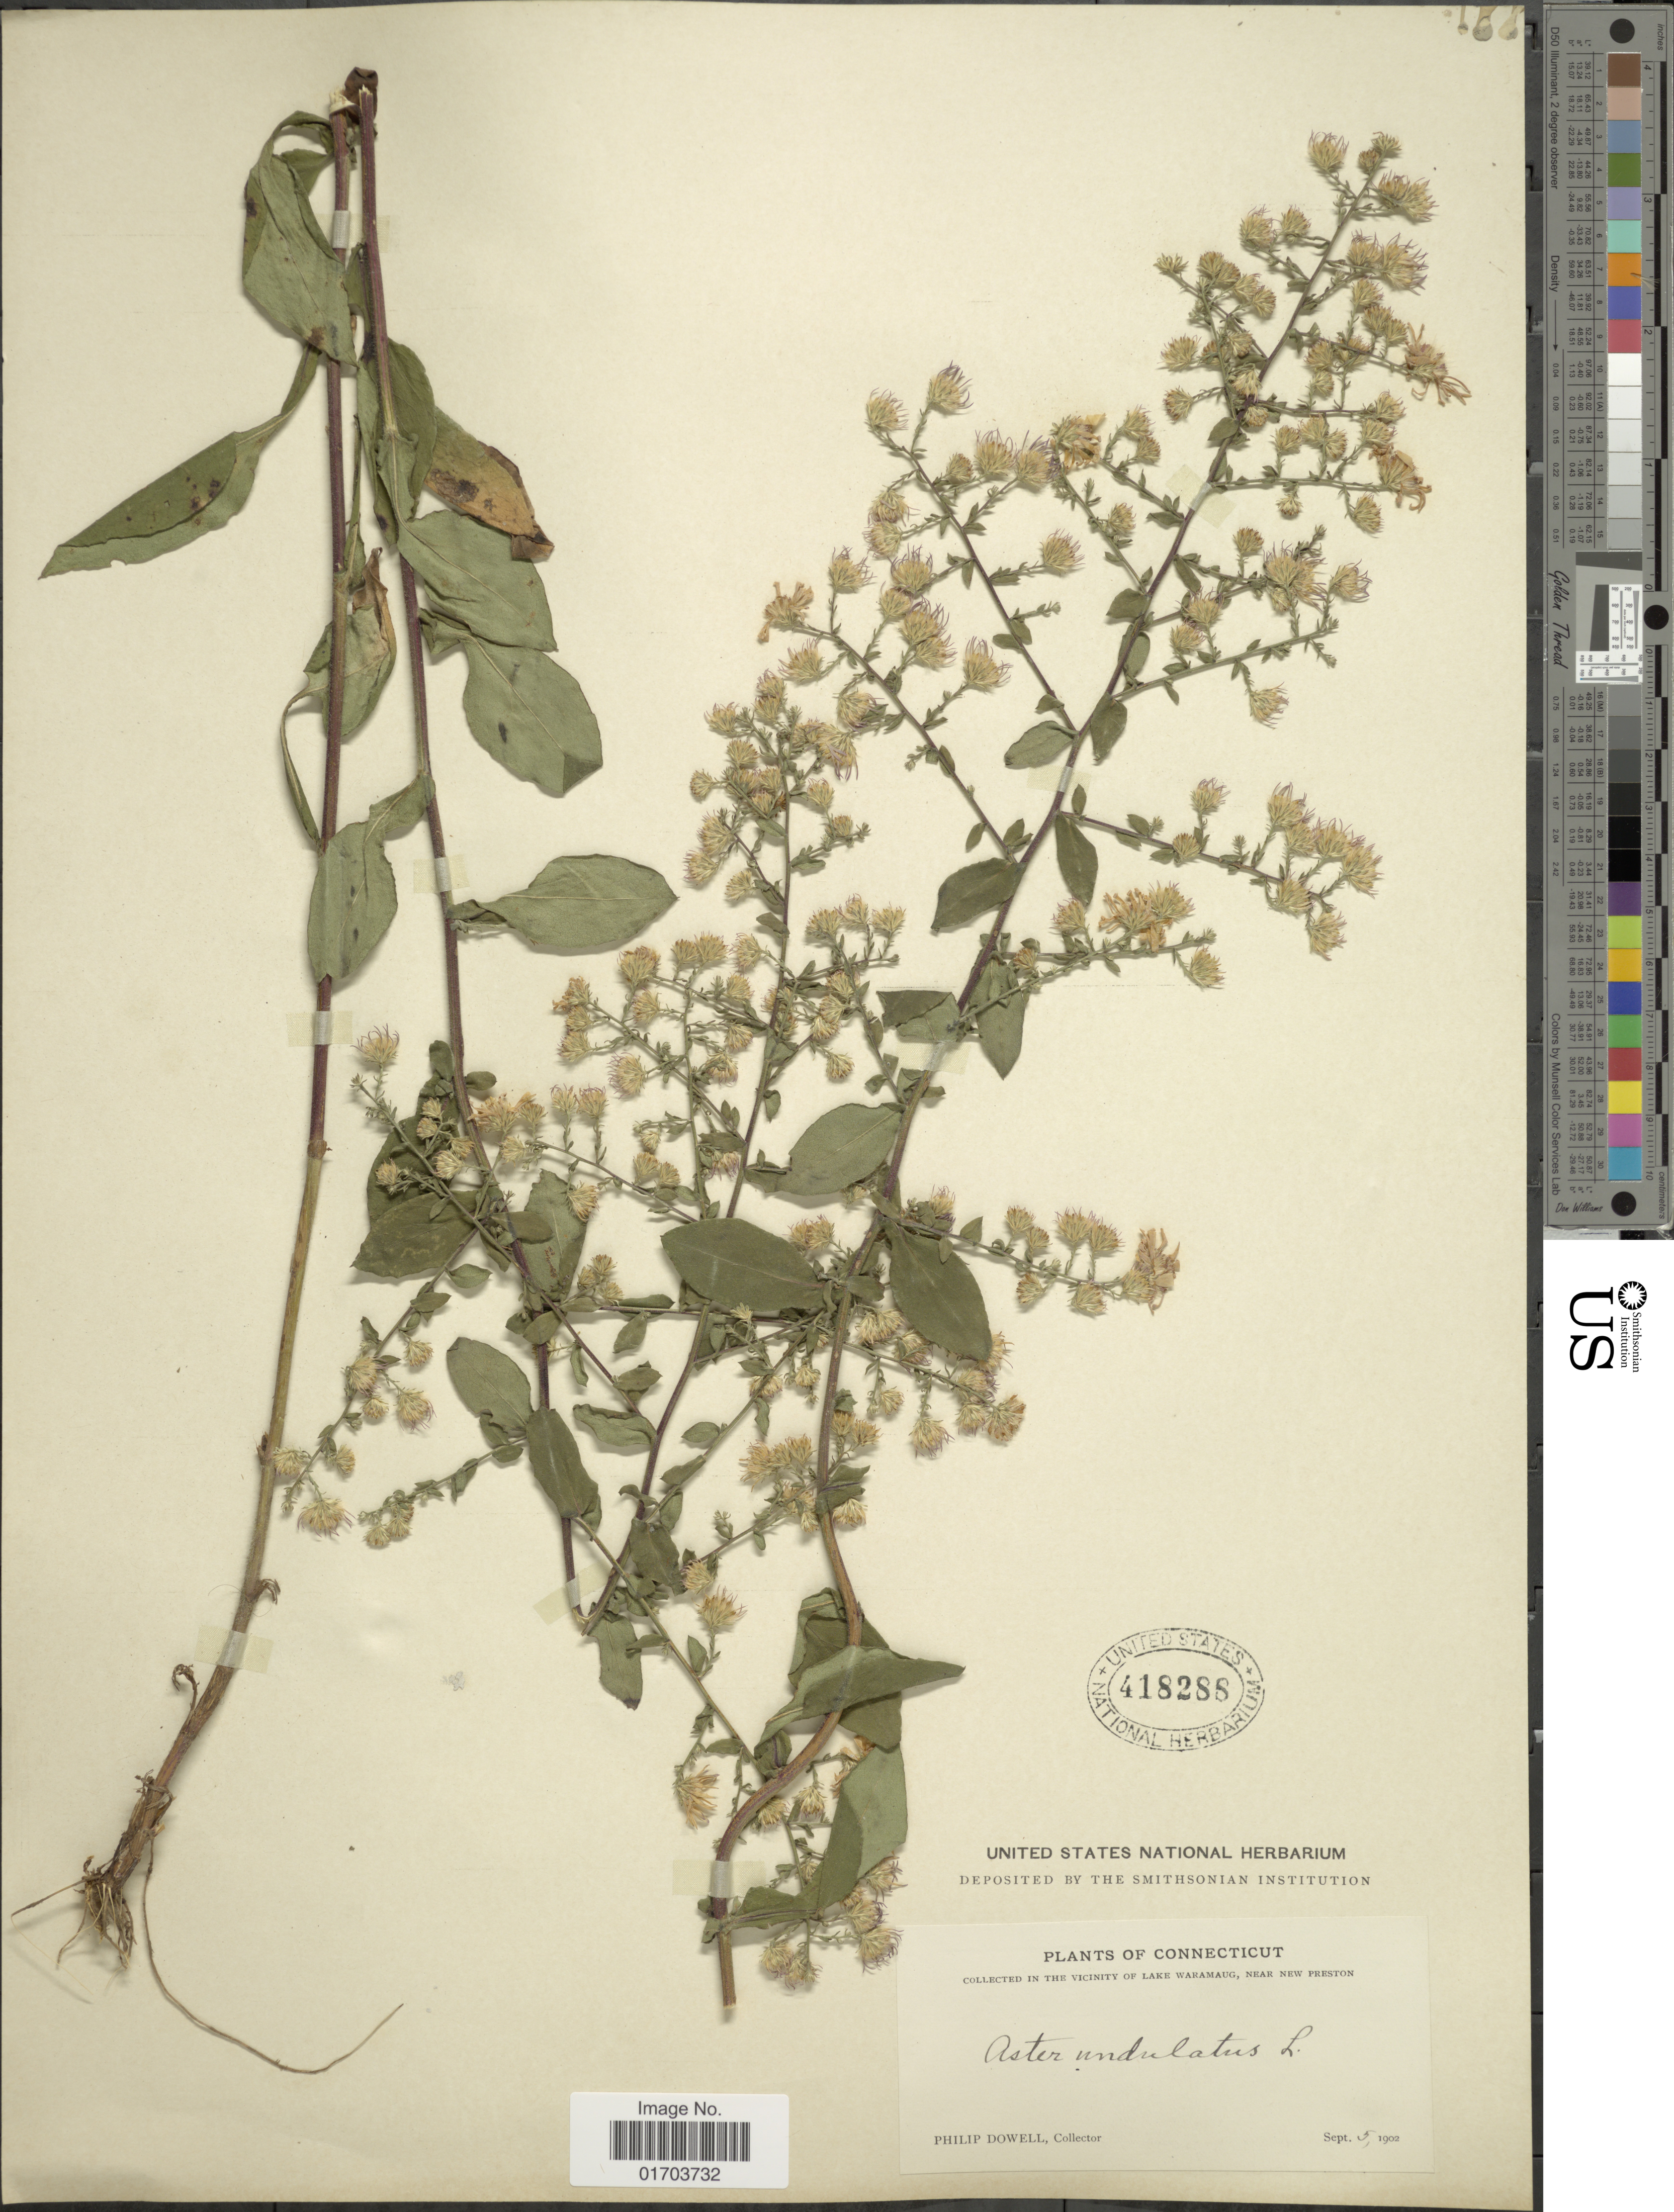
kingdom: Plantae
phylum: Tracheophyta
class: Magnoliopsida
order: Asterales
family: Asteraceae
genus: Symphyotrichum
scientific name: Symphyotrichum undulatum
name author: (L.) G.L. Nesom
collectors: P. Dowell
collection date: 1902-09-05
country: United States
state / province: Connecticut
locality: Connecticut. In the Vicinity of Lake Waramaug, near New Preston.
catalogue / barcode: US 418288